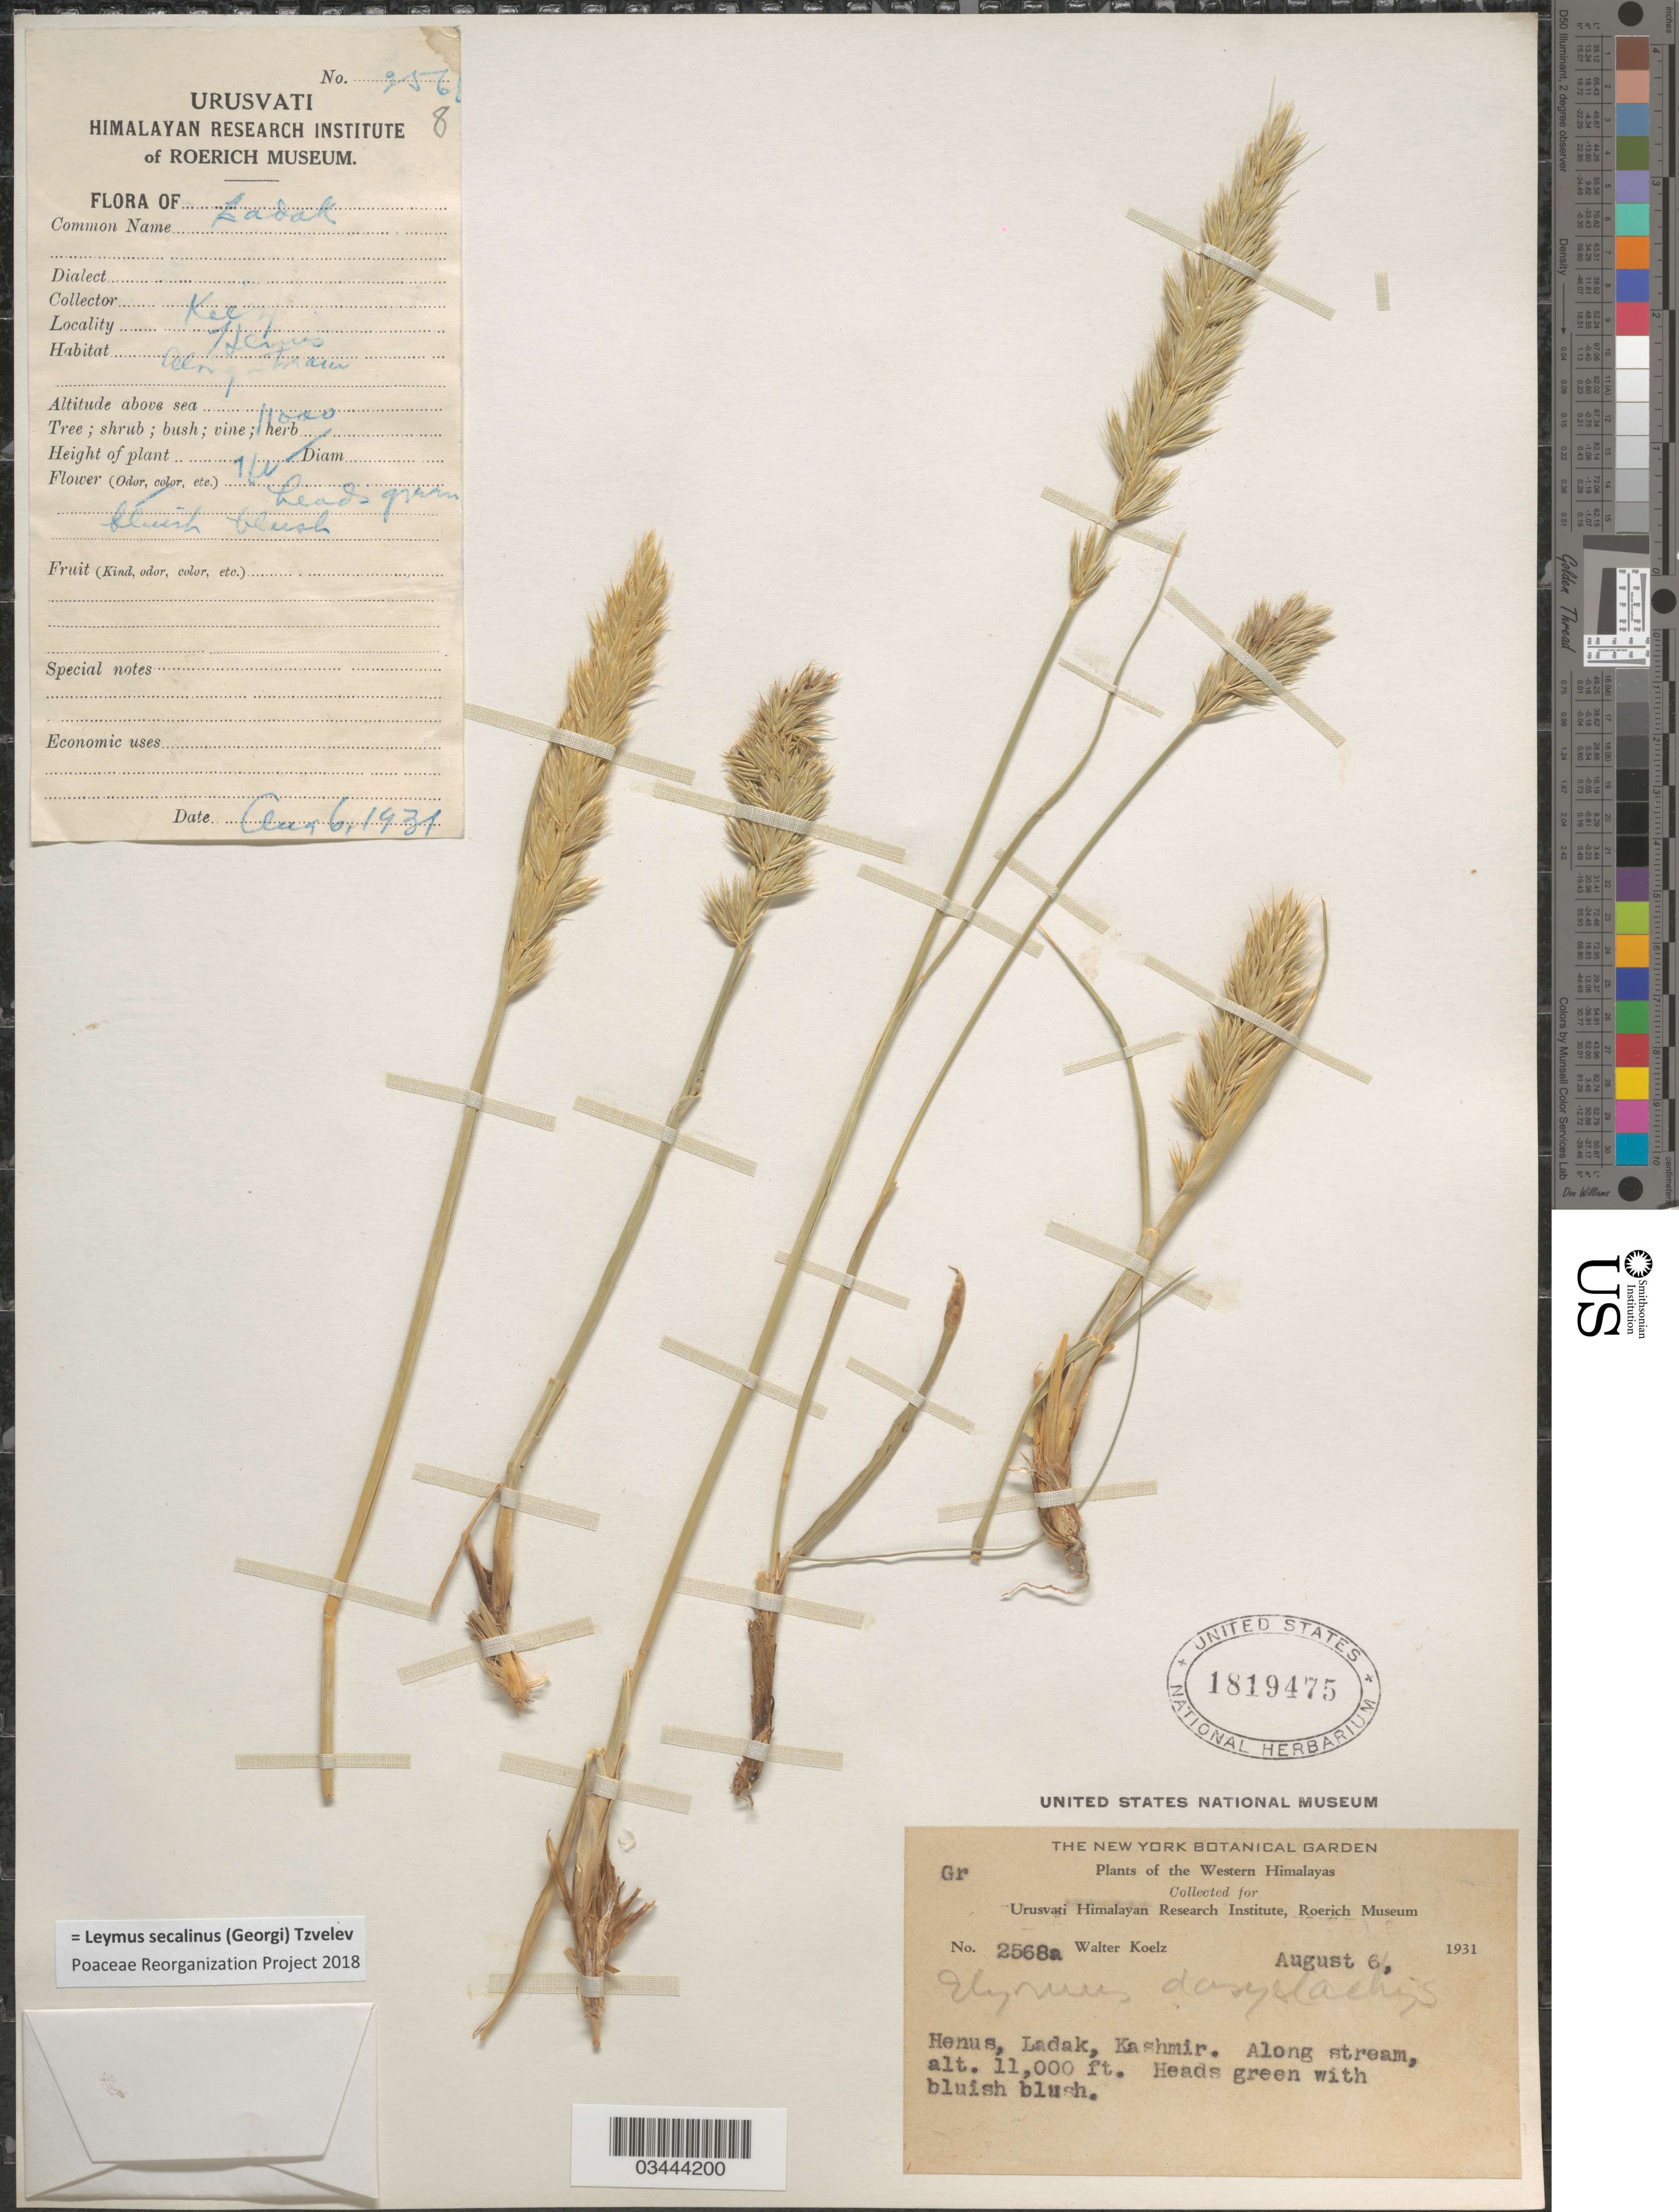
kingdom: Plantae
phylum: Tracheophyta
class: Liliopsida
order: Poales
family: Poaceae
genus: Leymus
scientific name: Leymus secalinus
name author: (Georgi) Tzvelev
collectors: W. N. Koelz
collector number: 2568a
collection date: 1931-08-06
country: India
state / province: Ladakh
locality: The Western Himalayas. Henus, Ladak. Kashmir.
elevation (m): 3353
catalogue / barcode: US 1819475